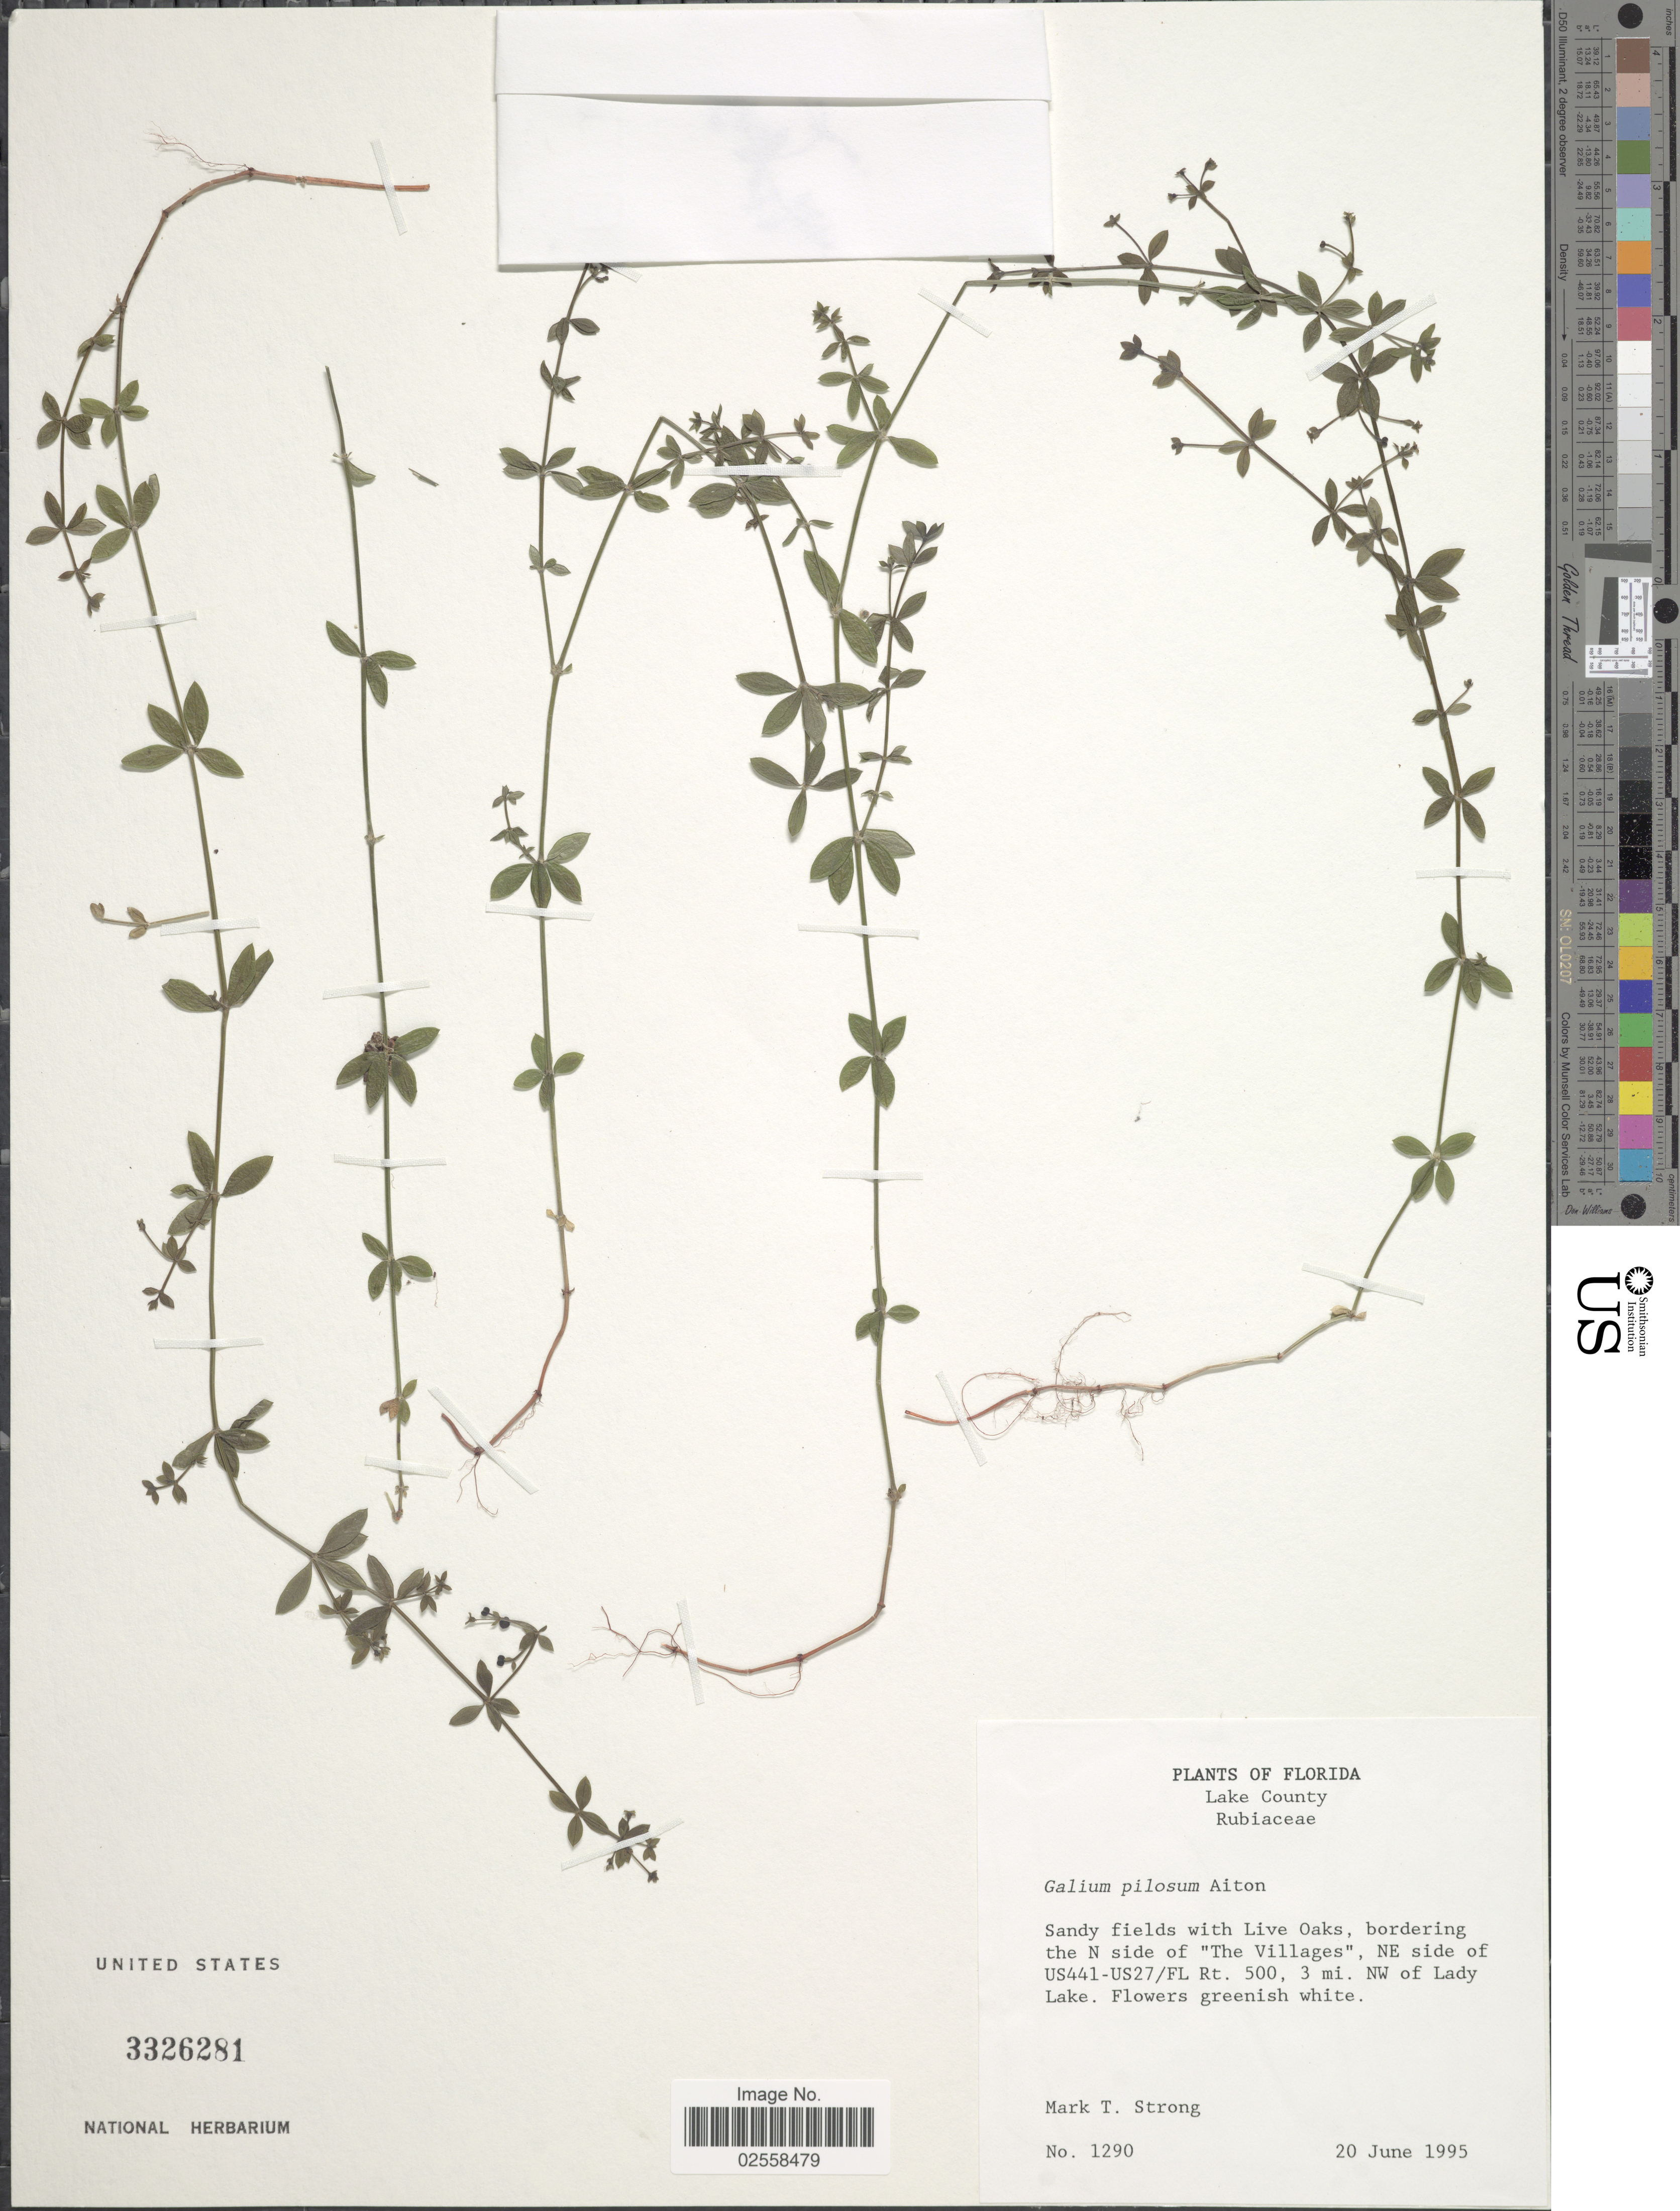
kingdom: Plantae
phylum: Tracheophyta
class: Magnoliopsida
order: Gentianales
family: Rubiaceae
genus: Galium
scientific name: Galium pilosum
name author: Aiton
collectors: M. T. Strong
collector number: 1290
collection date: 1995-06-20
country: United States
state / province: Florida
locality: Sandy fields with Live Oaks, bordering the N side of "The Villages", NE side of US441-US27/FL Rt. 500, 3 mi. NW of Lady Lake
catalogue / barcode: US 3326281